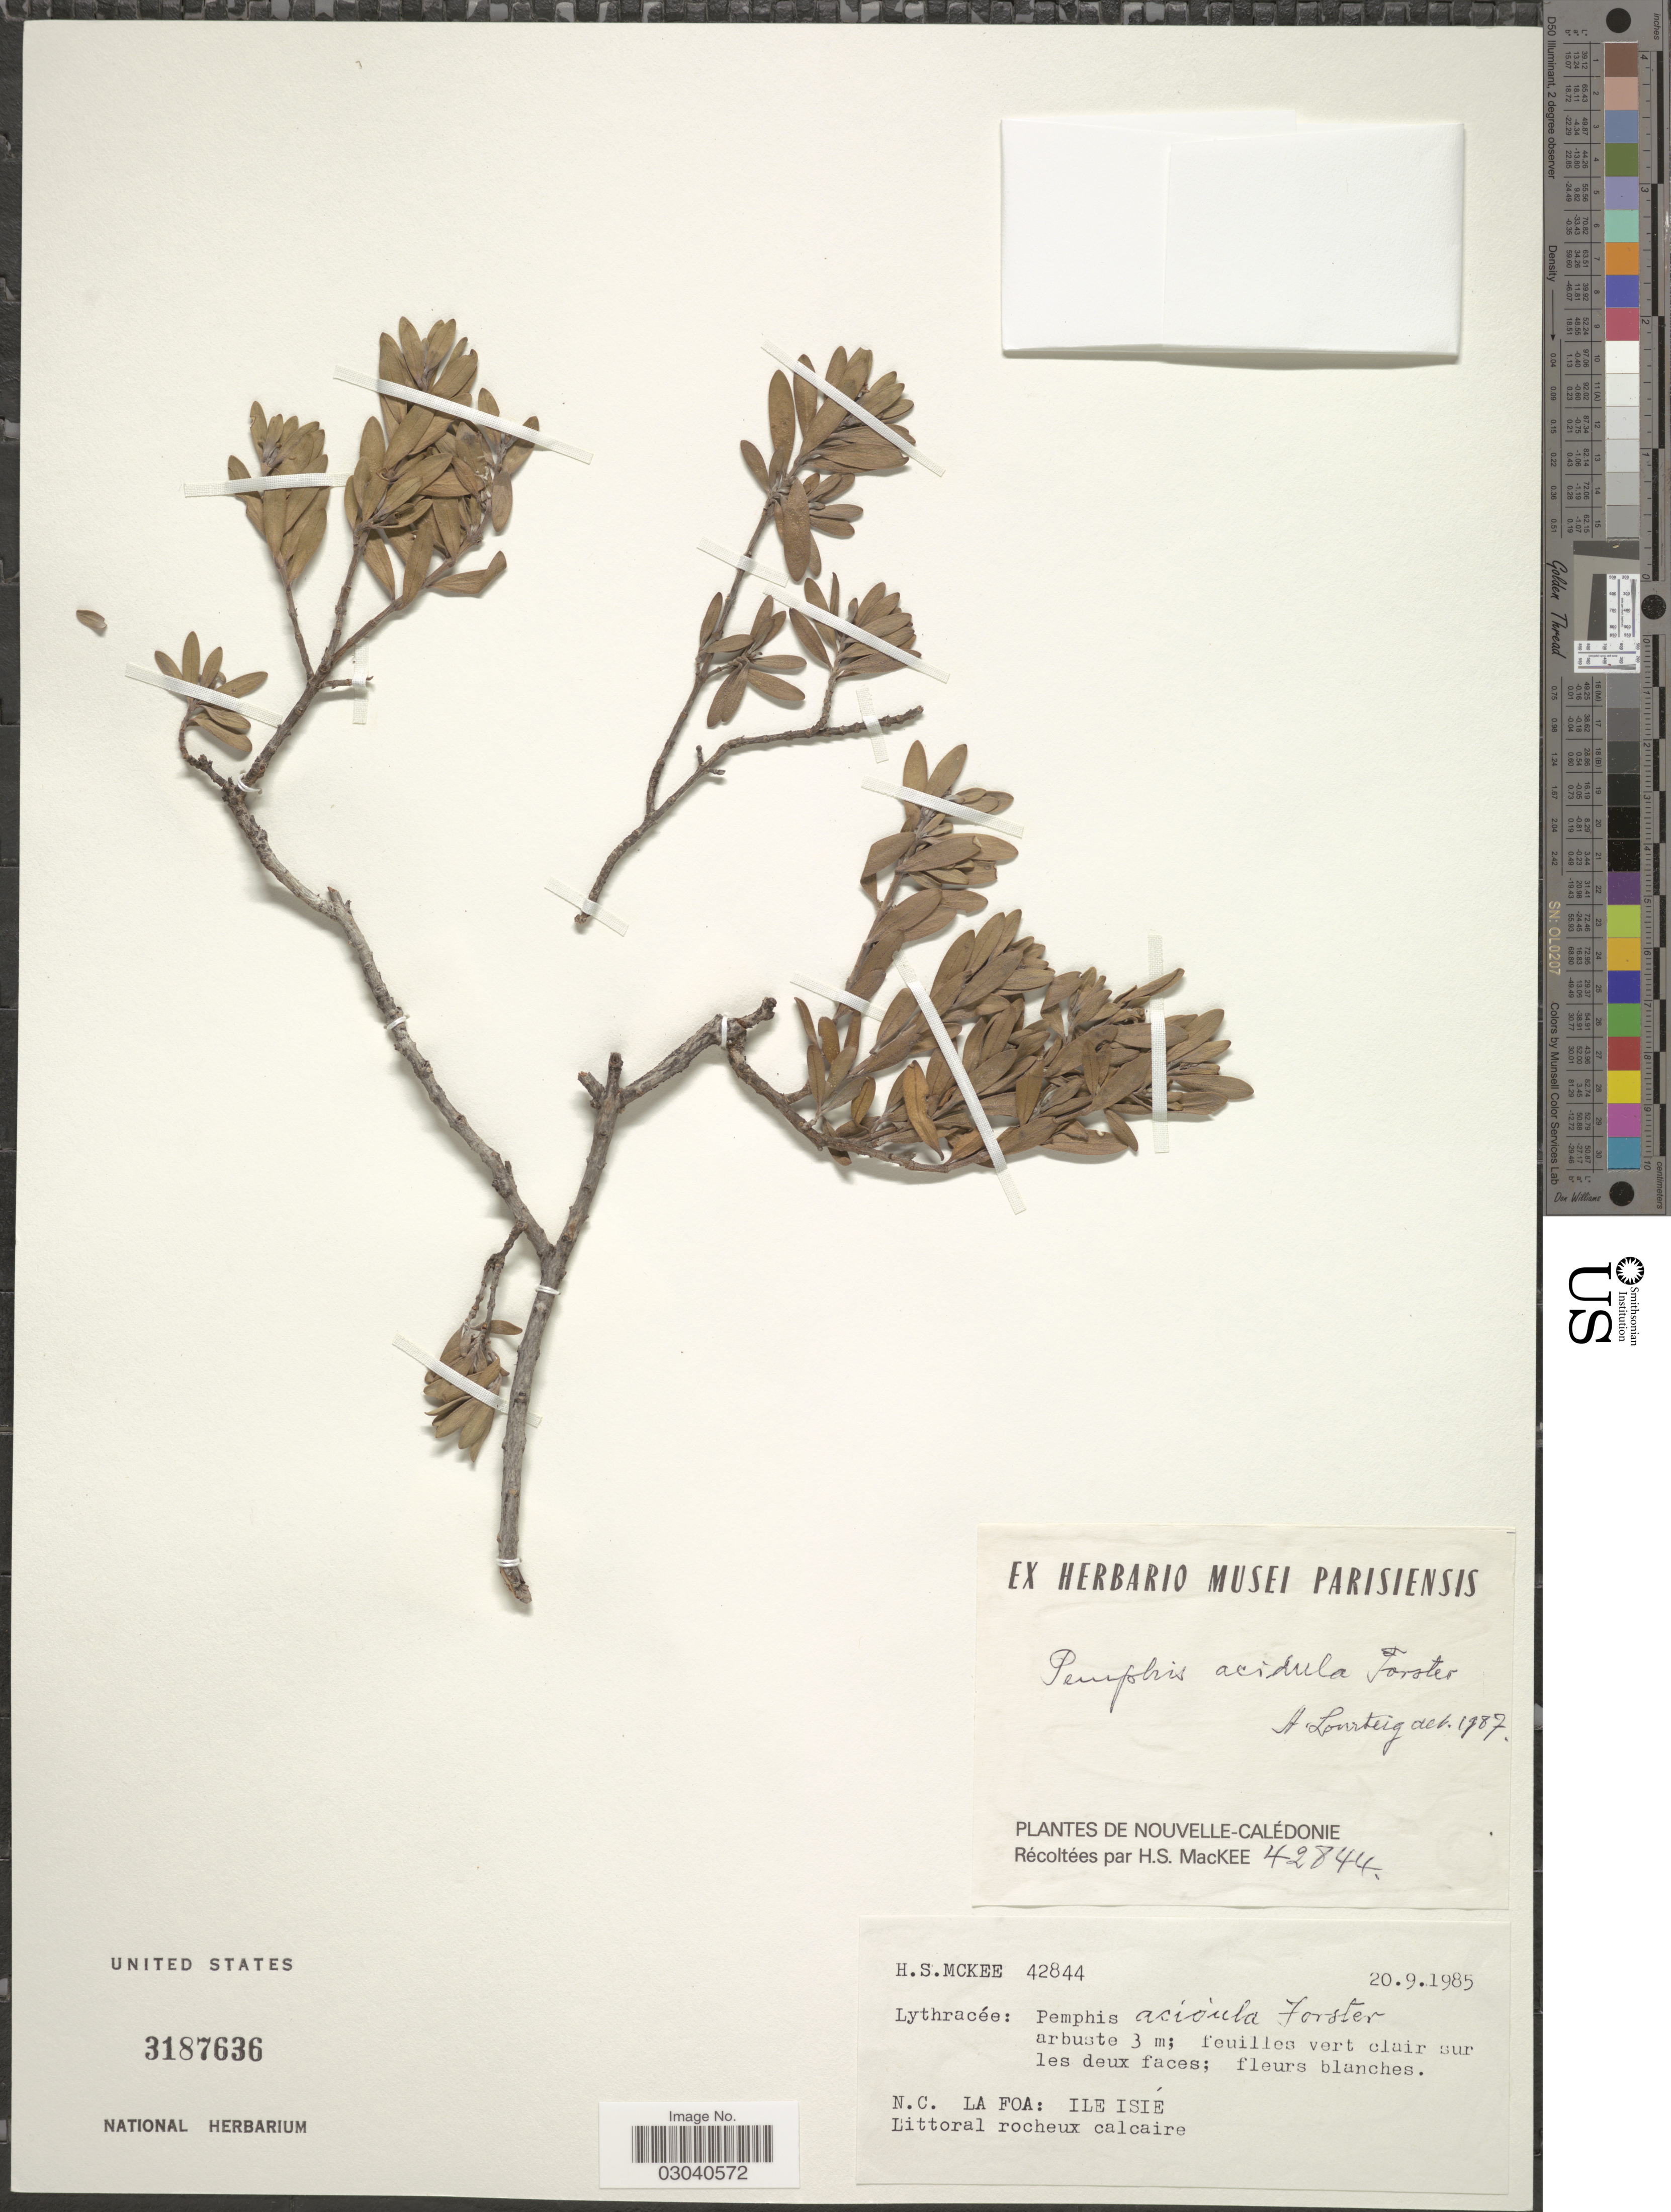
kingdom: Plantae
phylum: Tracheophyta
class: Magnoliopsida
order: Myrtales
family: Lythraceae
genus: Pemphis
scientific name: Pemphis acidula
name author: J.R. Forst. & G. Forst.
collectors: H. S. McKee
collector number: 42844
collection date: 1985-09-20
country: New Caledonia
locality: Nouvelle-Calédonie. N. C. La Foa: Ile Isie.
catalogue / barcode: US 3187636